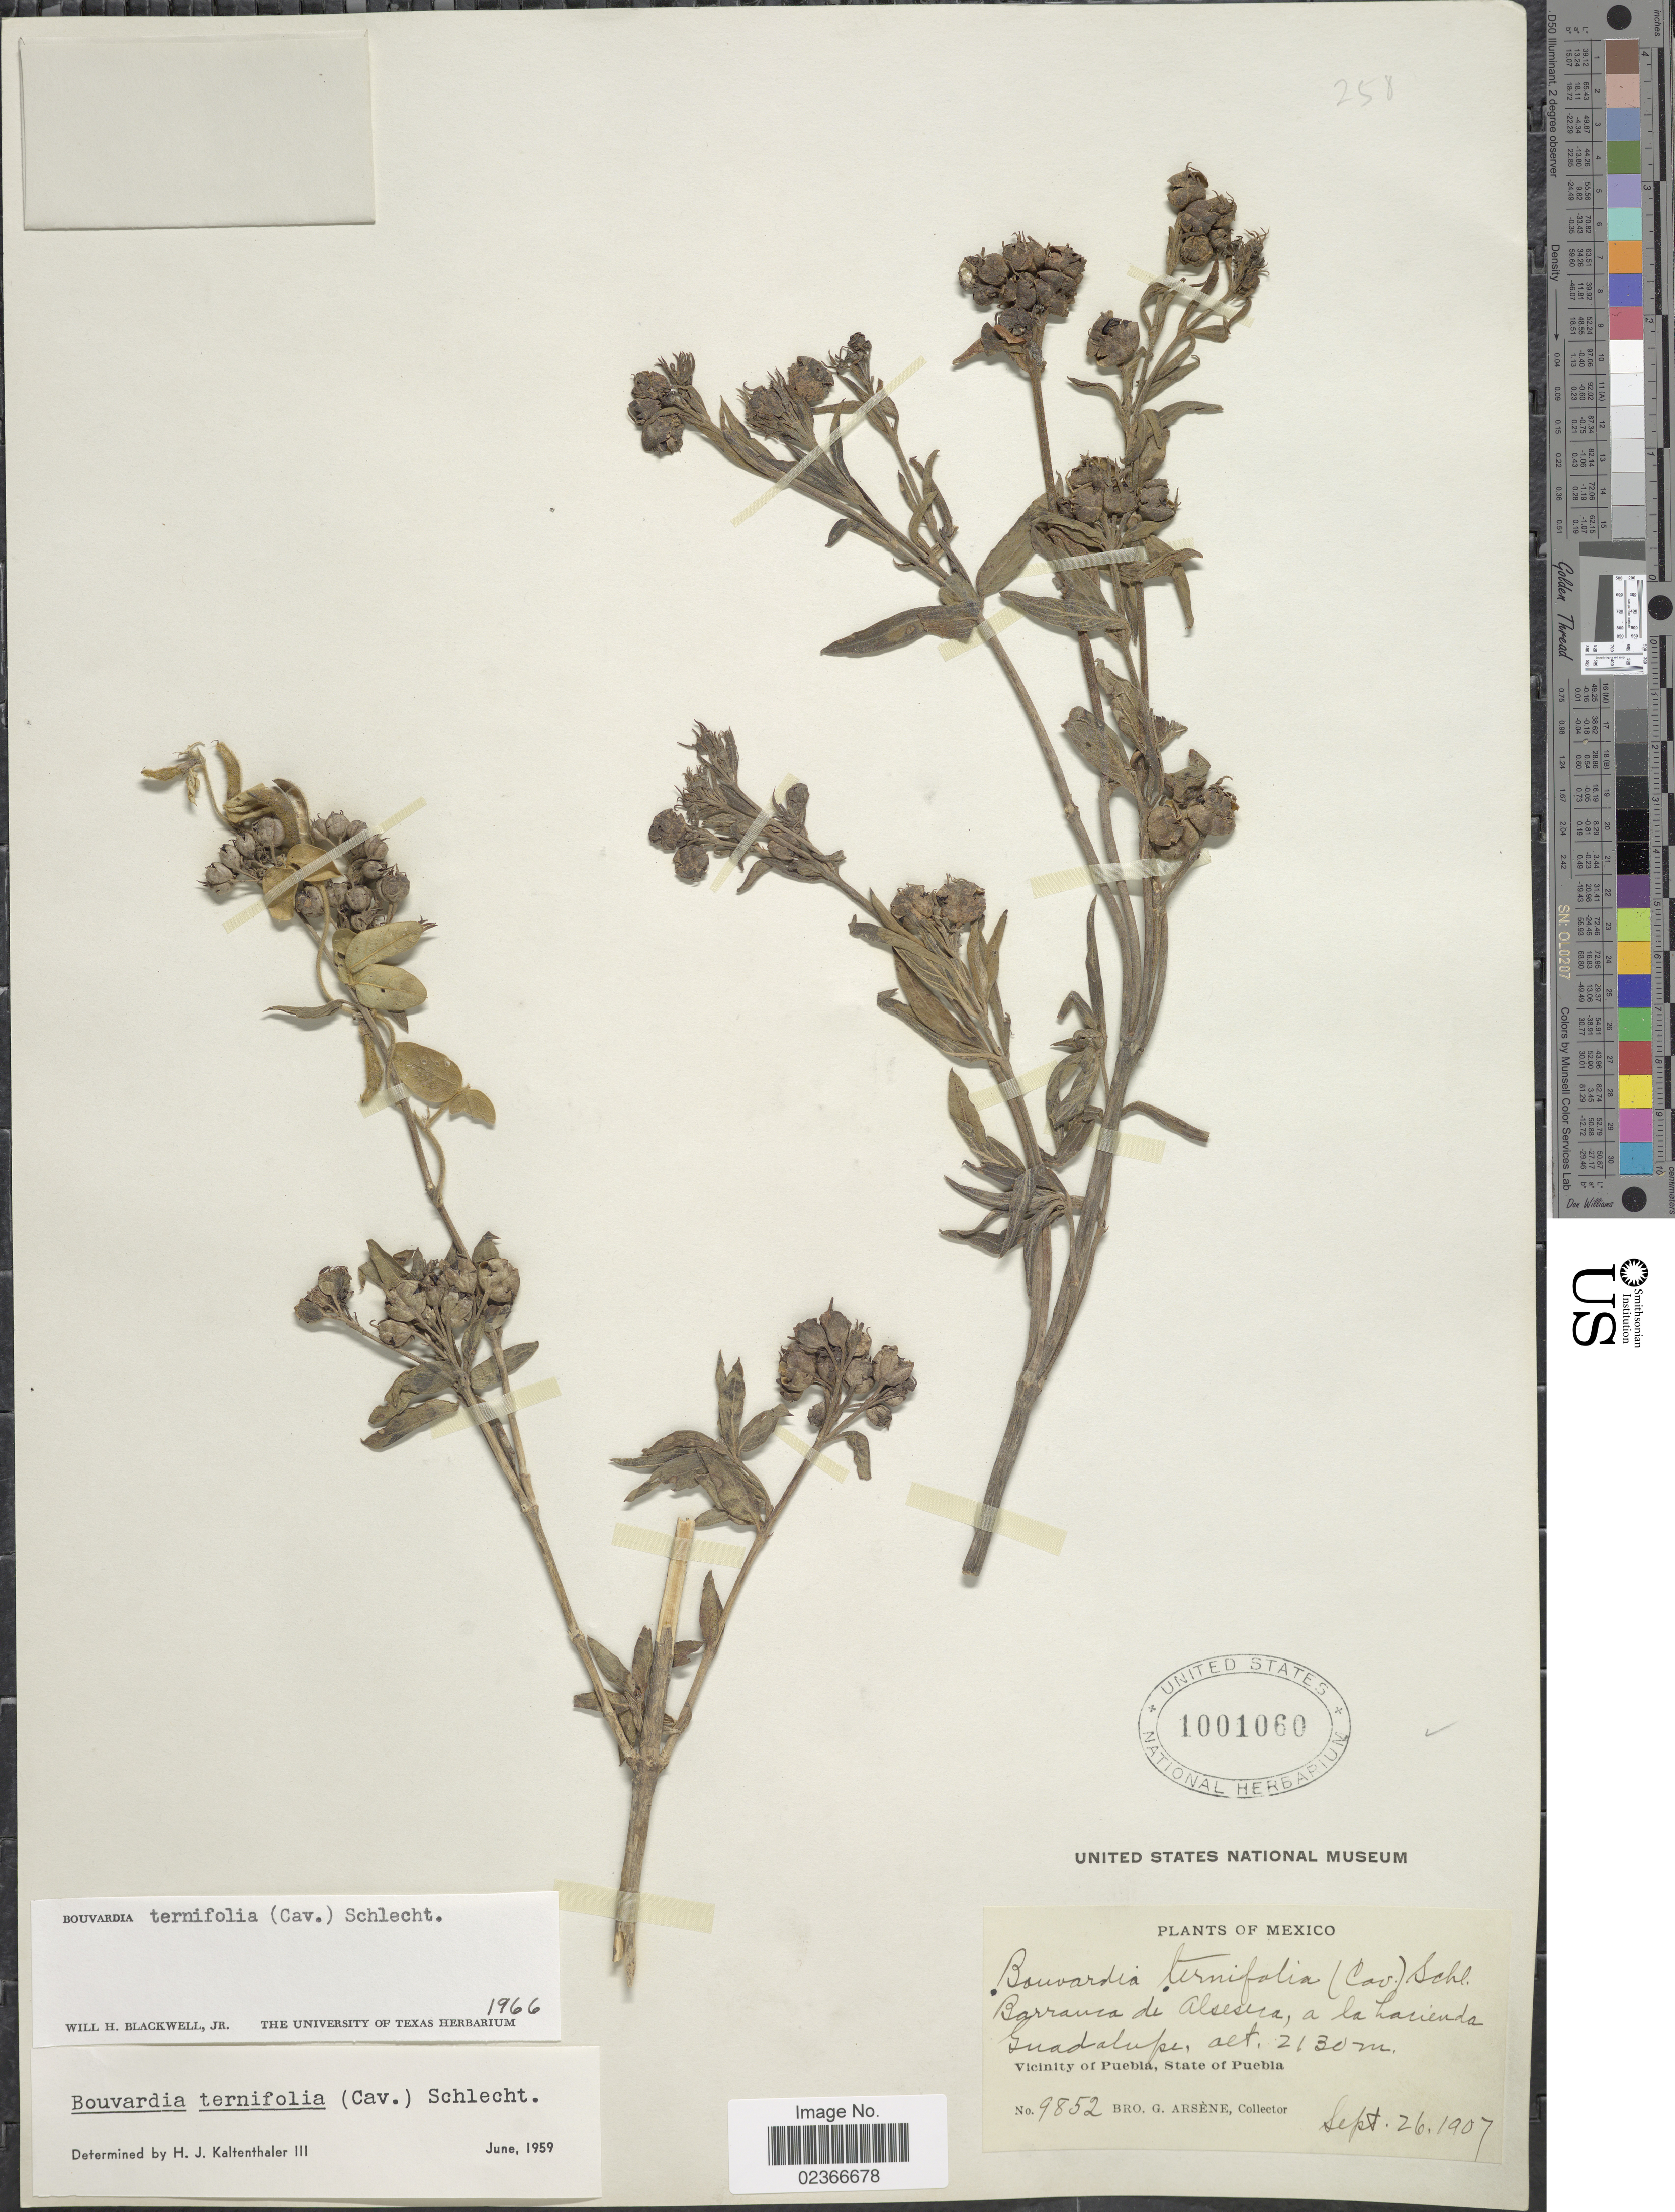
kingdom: Plantae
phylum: Tracheophyta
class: Magnoliopsida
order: Gentianales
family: Rubiaceae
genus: Bouvardia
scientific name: Bouvardia ternifolia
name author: (Cav.) Schltdl.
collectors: Bro. G. Arsène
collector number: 9852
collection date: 1907-09-26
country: Mexico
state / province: Puebla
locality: Barranca de Alsesera, a la hacienda Guadalupe. Vicinity of Puebla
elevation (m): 2130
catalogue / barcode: US 1001060